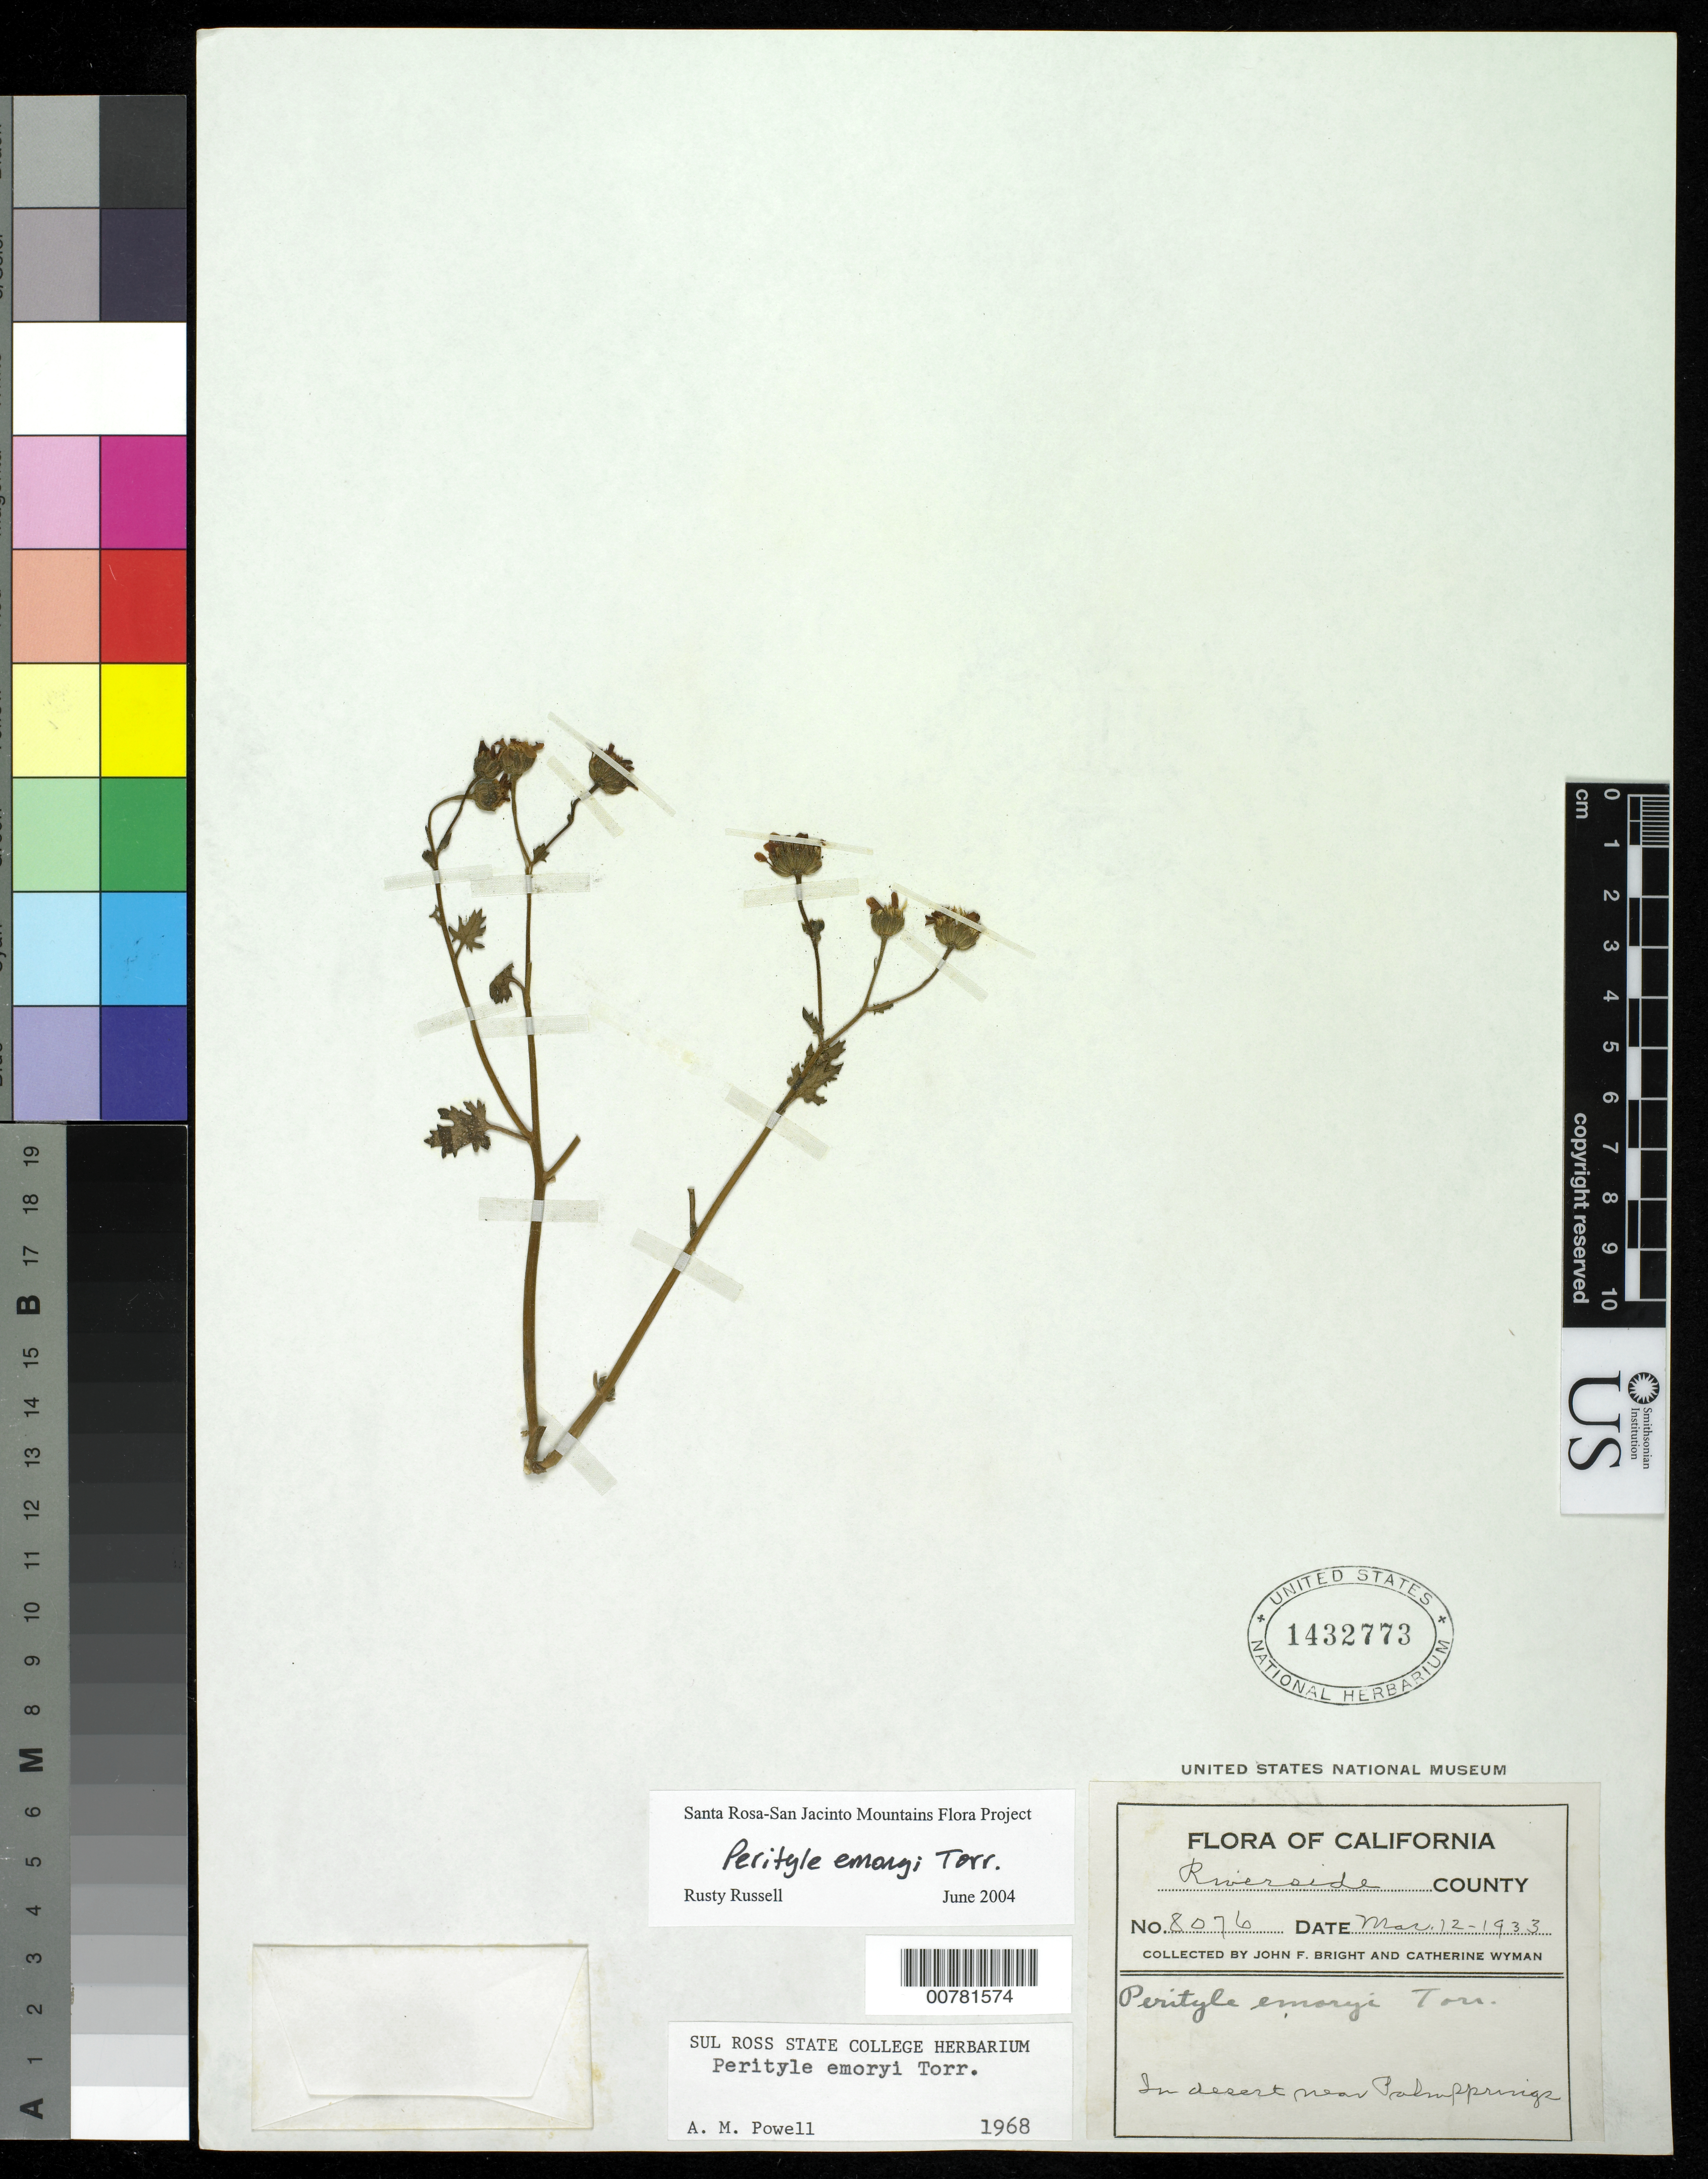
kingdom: Plantae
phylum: Tracheophyta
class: Magnoliopsida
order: Asterales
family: Asteraceae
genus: Perityle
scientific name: Perityle emoryi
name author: Torr.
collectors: J. Bright & C. Wyman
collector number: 8076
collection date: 1933-03-12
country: United States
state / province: California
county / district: Riverside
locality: Riverside County, in desert near Palm Springs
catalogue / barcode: US 1432773